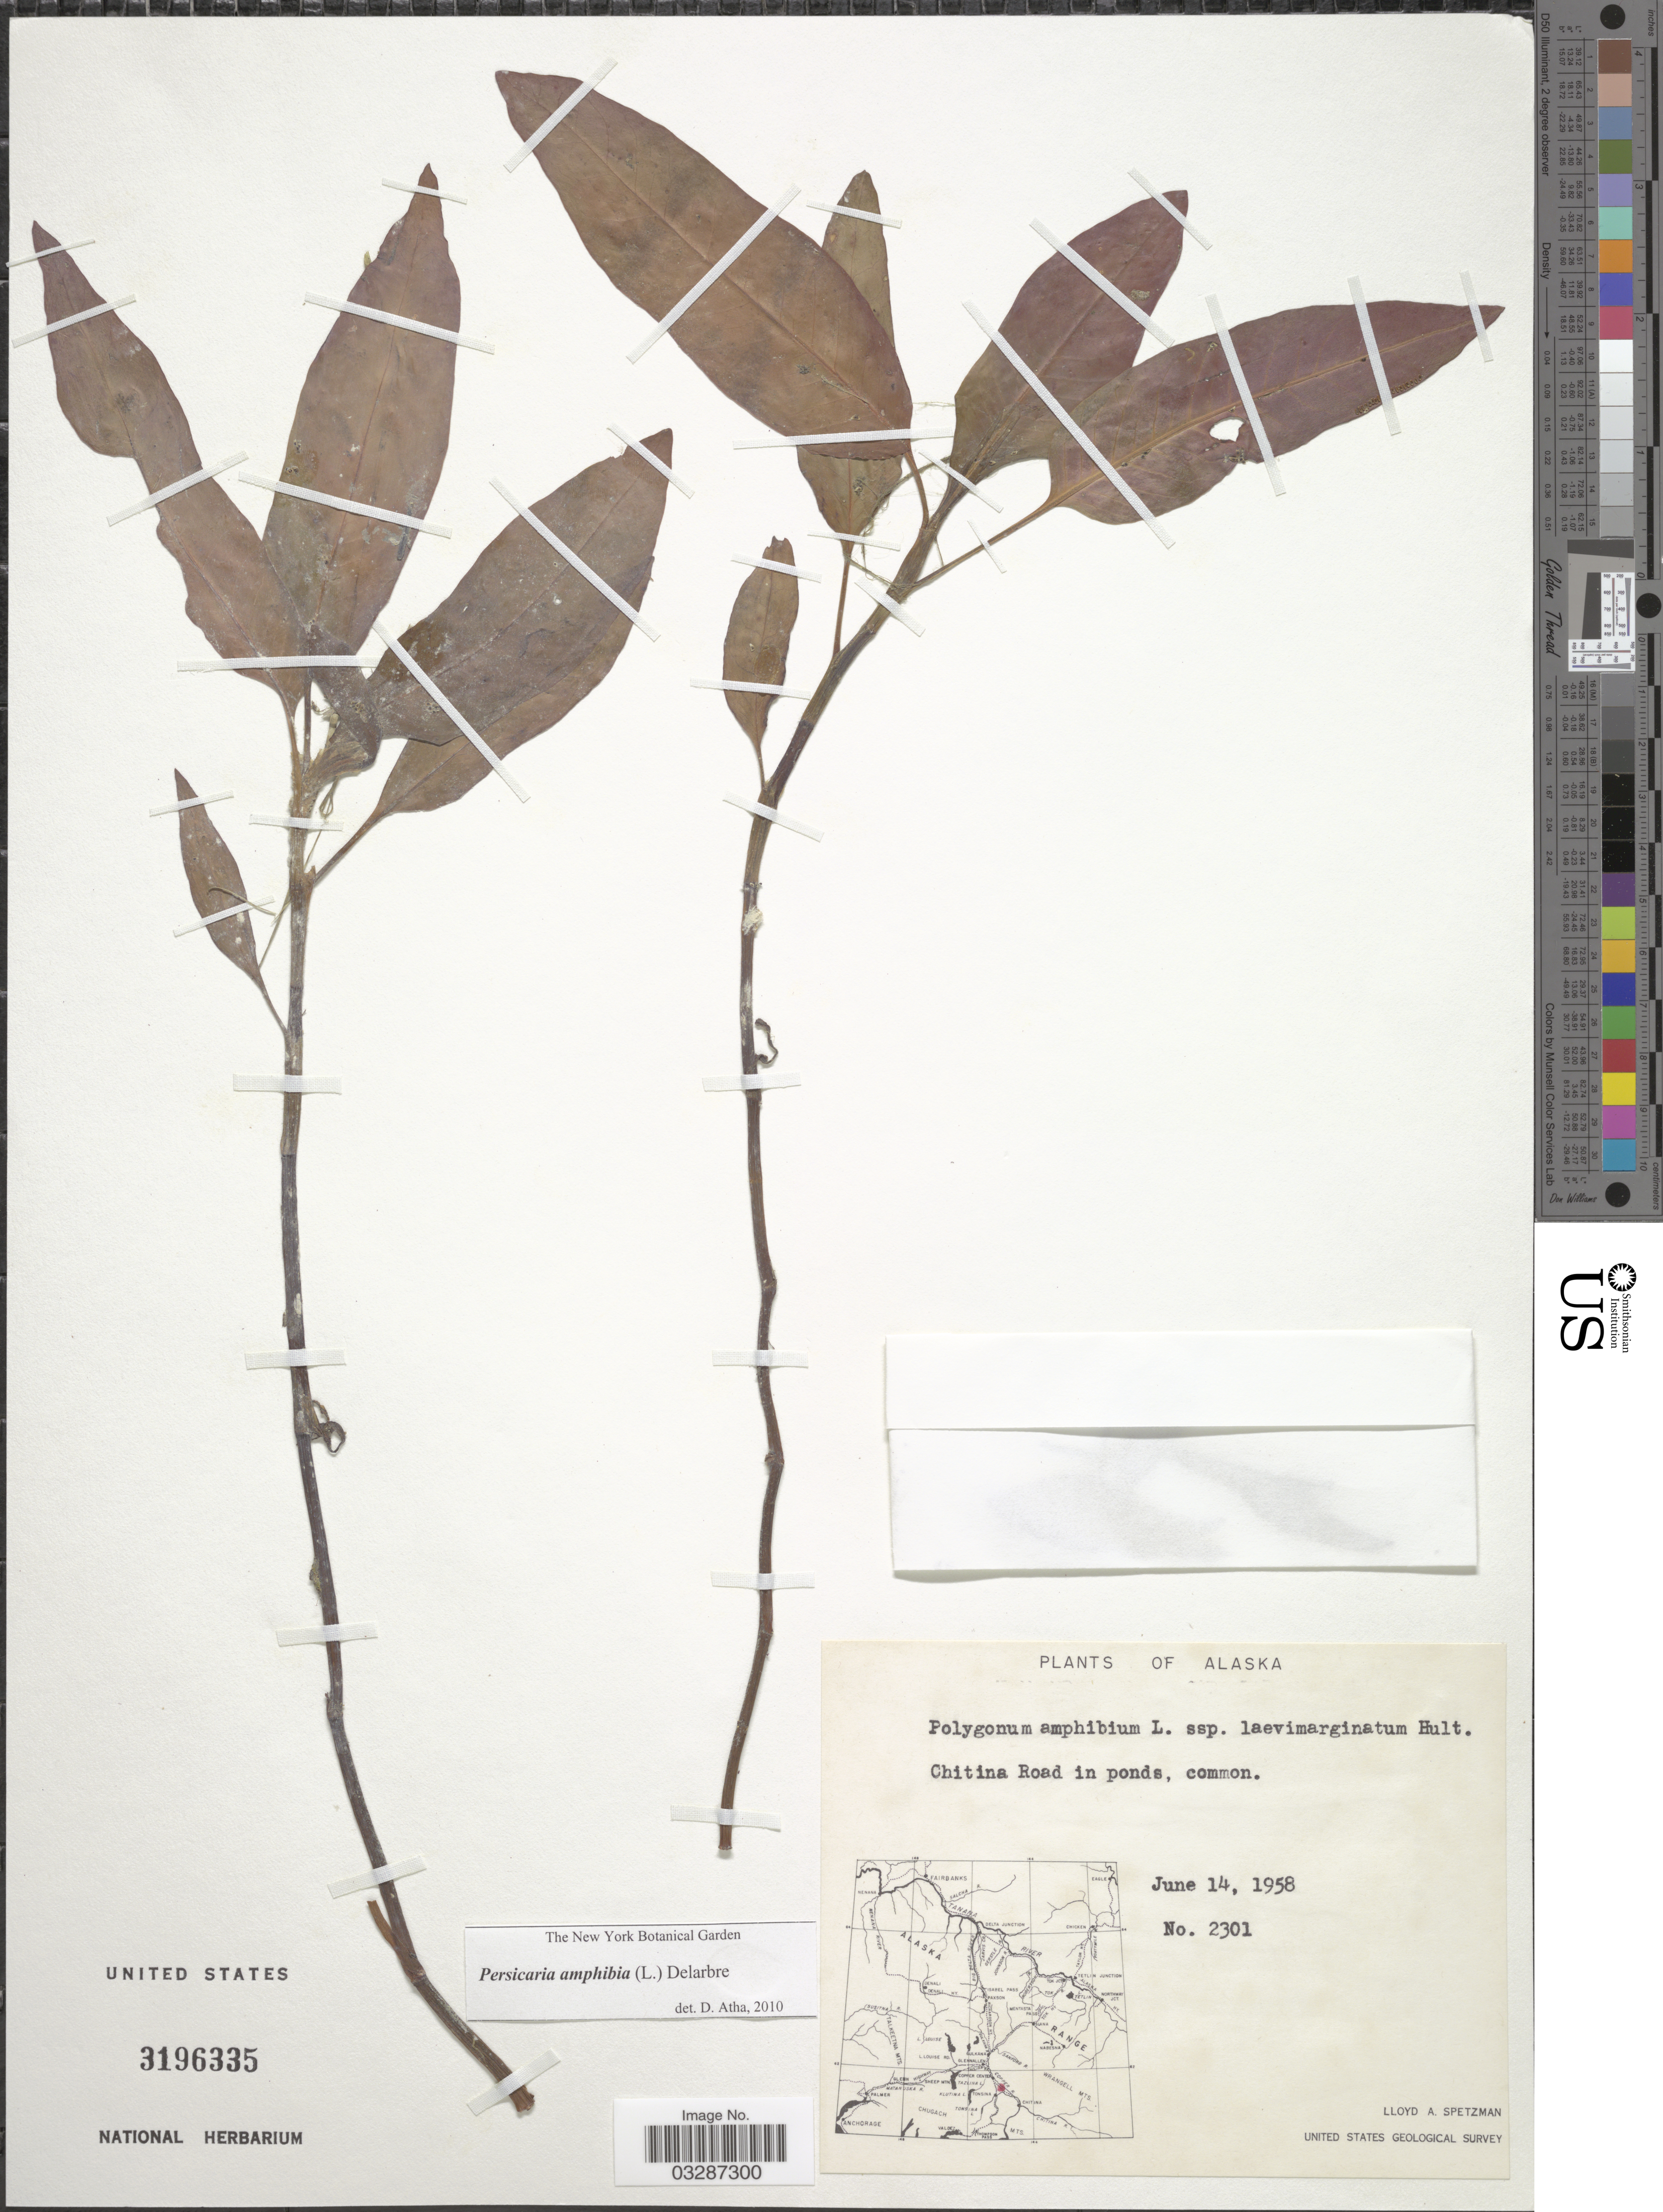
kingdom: Plantae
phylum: Tracheophyta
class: Magnoliopsida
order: Caryophyllales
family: Polygonaceae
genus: Persicaria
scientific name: Persicaria amphibia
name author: (L.) Delarbre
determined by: Atha, D. E.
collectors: L. Spetzman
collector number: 2301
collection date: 1958-06-14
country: United States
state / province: Alaska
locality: Chitina Road in ponds, common.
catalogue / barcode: US 3196335